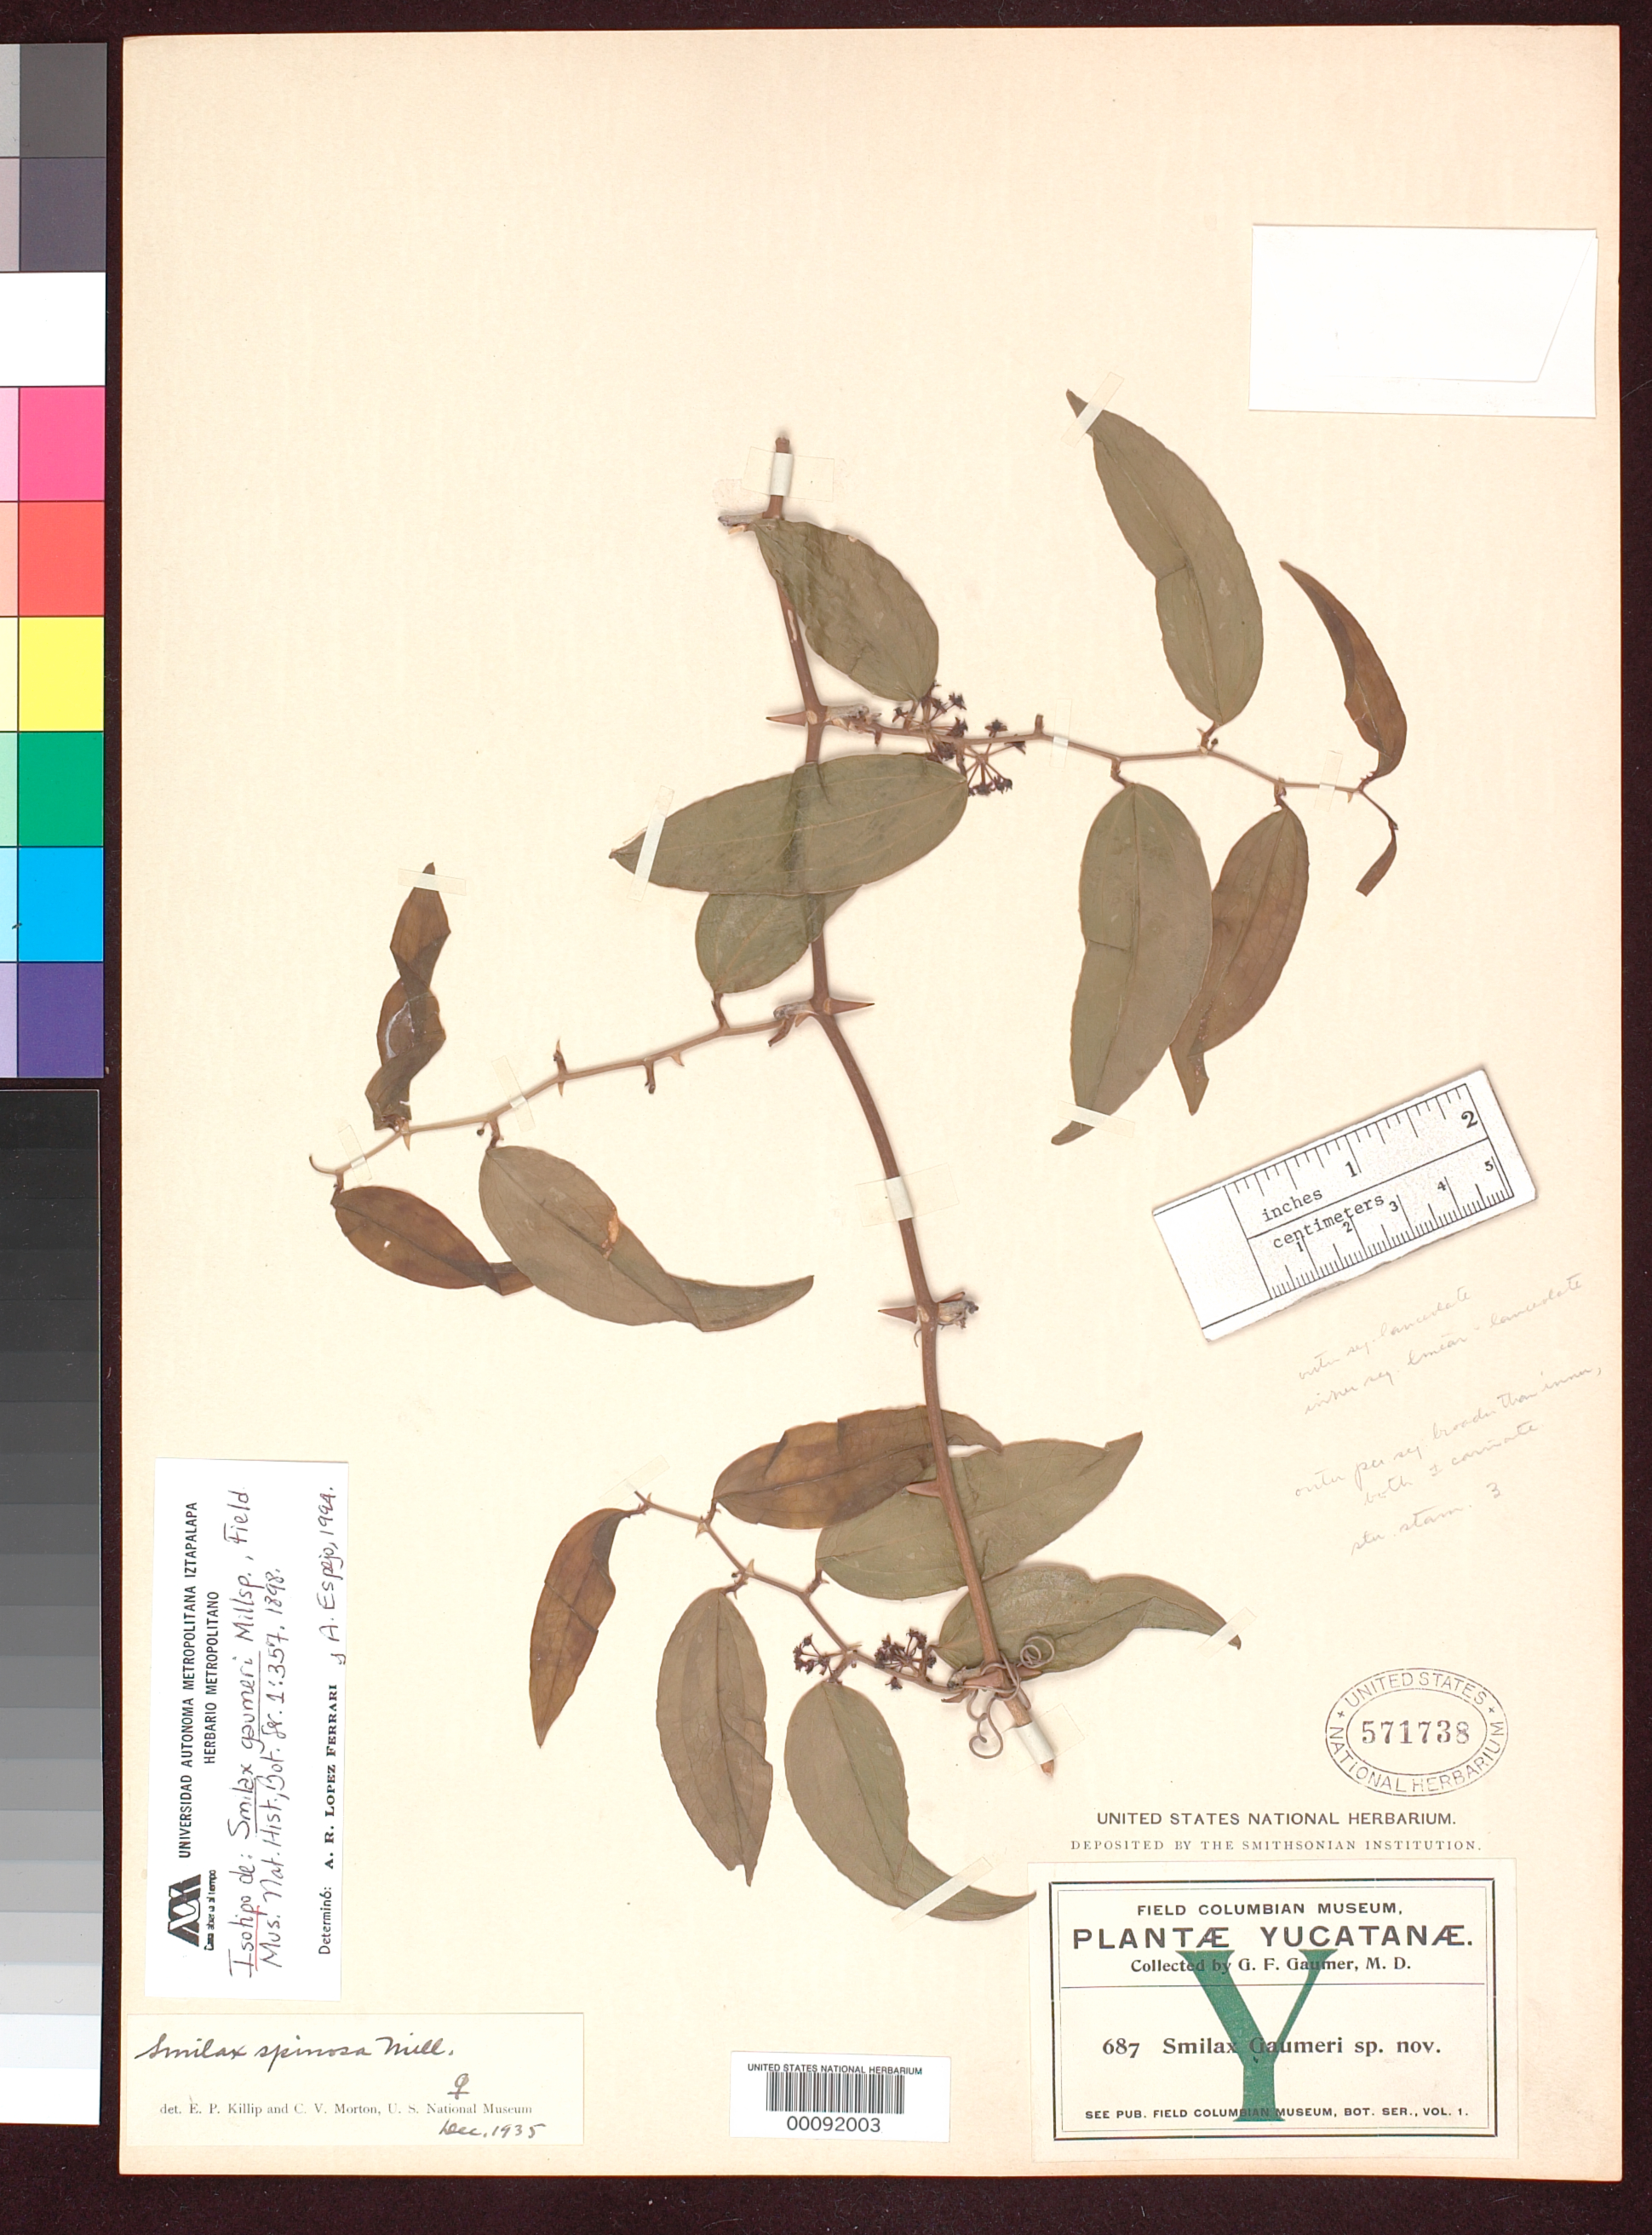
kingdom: Plantae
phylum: Tracheophyta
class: Liliopsida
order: Liliales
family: Smilacaceae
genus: Smilax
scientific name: Smilax gaumeri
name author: Millsp.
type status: Isotype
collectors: G. F. Gaumer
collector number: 687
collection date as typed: Jun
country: Mexico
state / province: Yucatán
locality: Izamal.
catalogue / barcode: US 571738